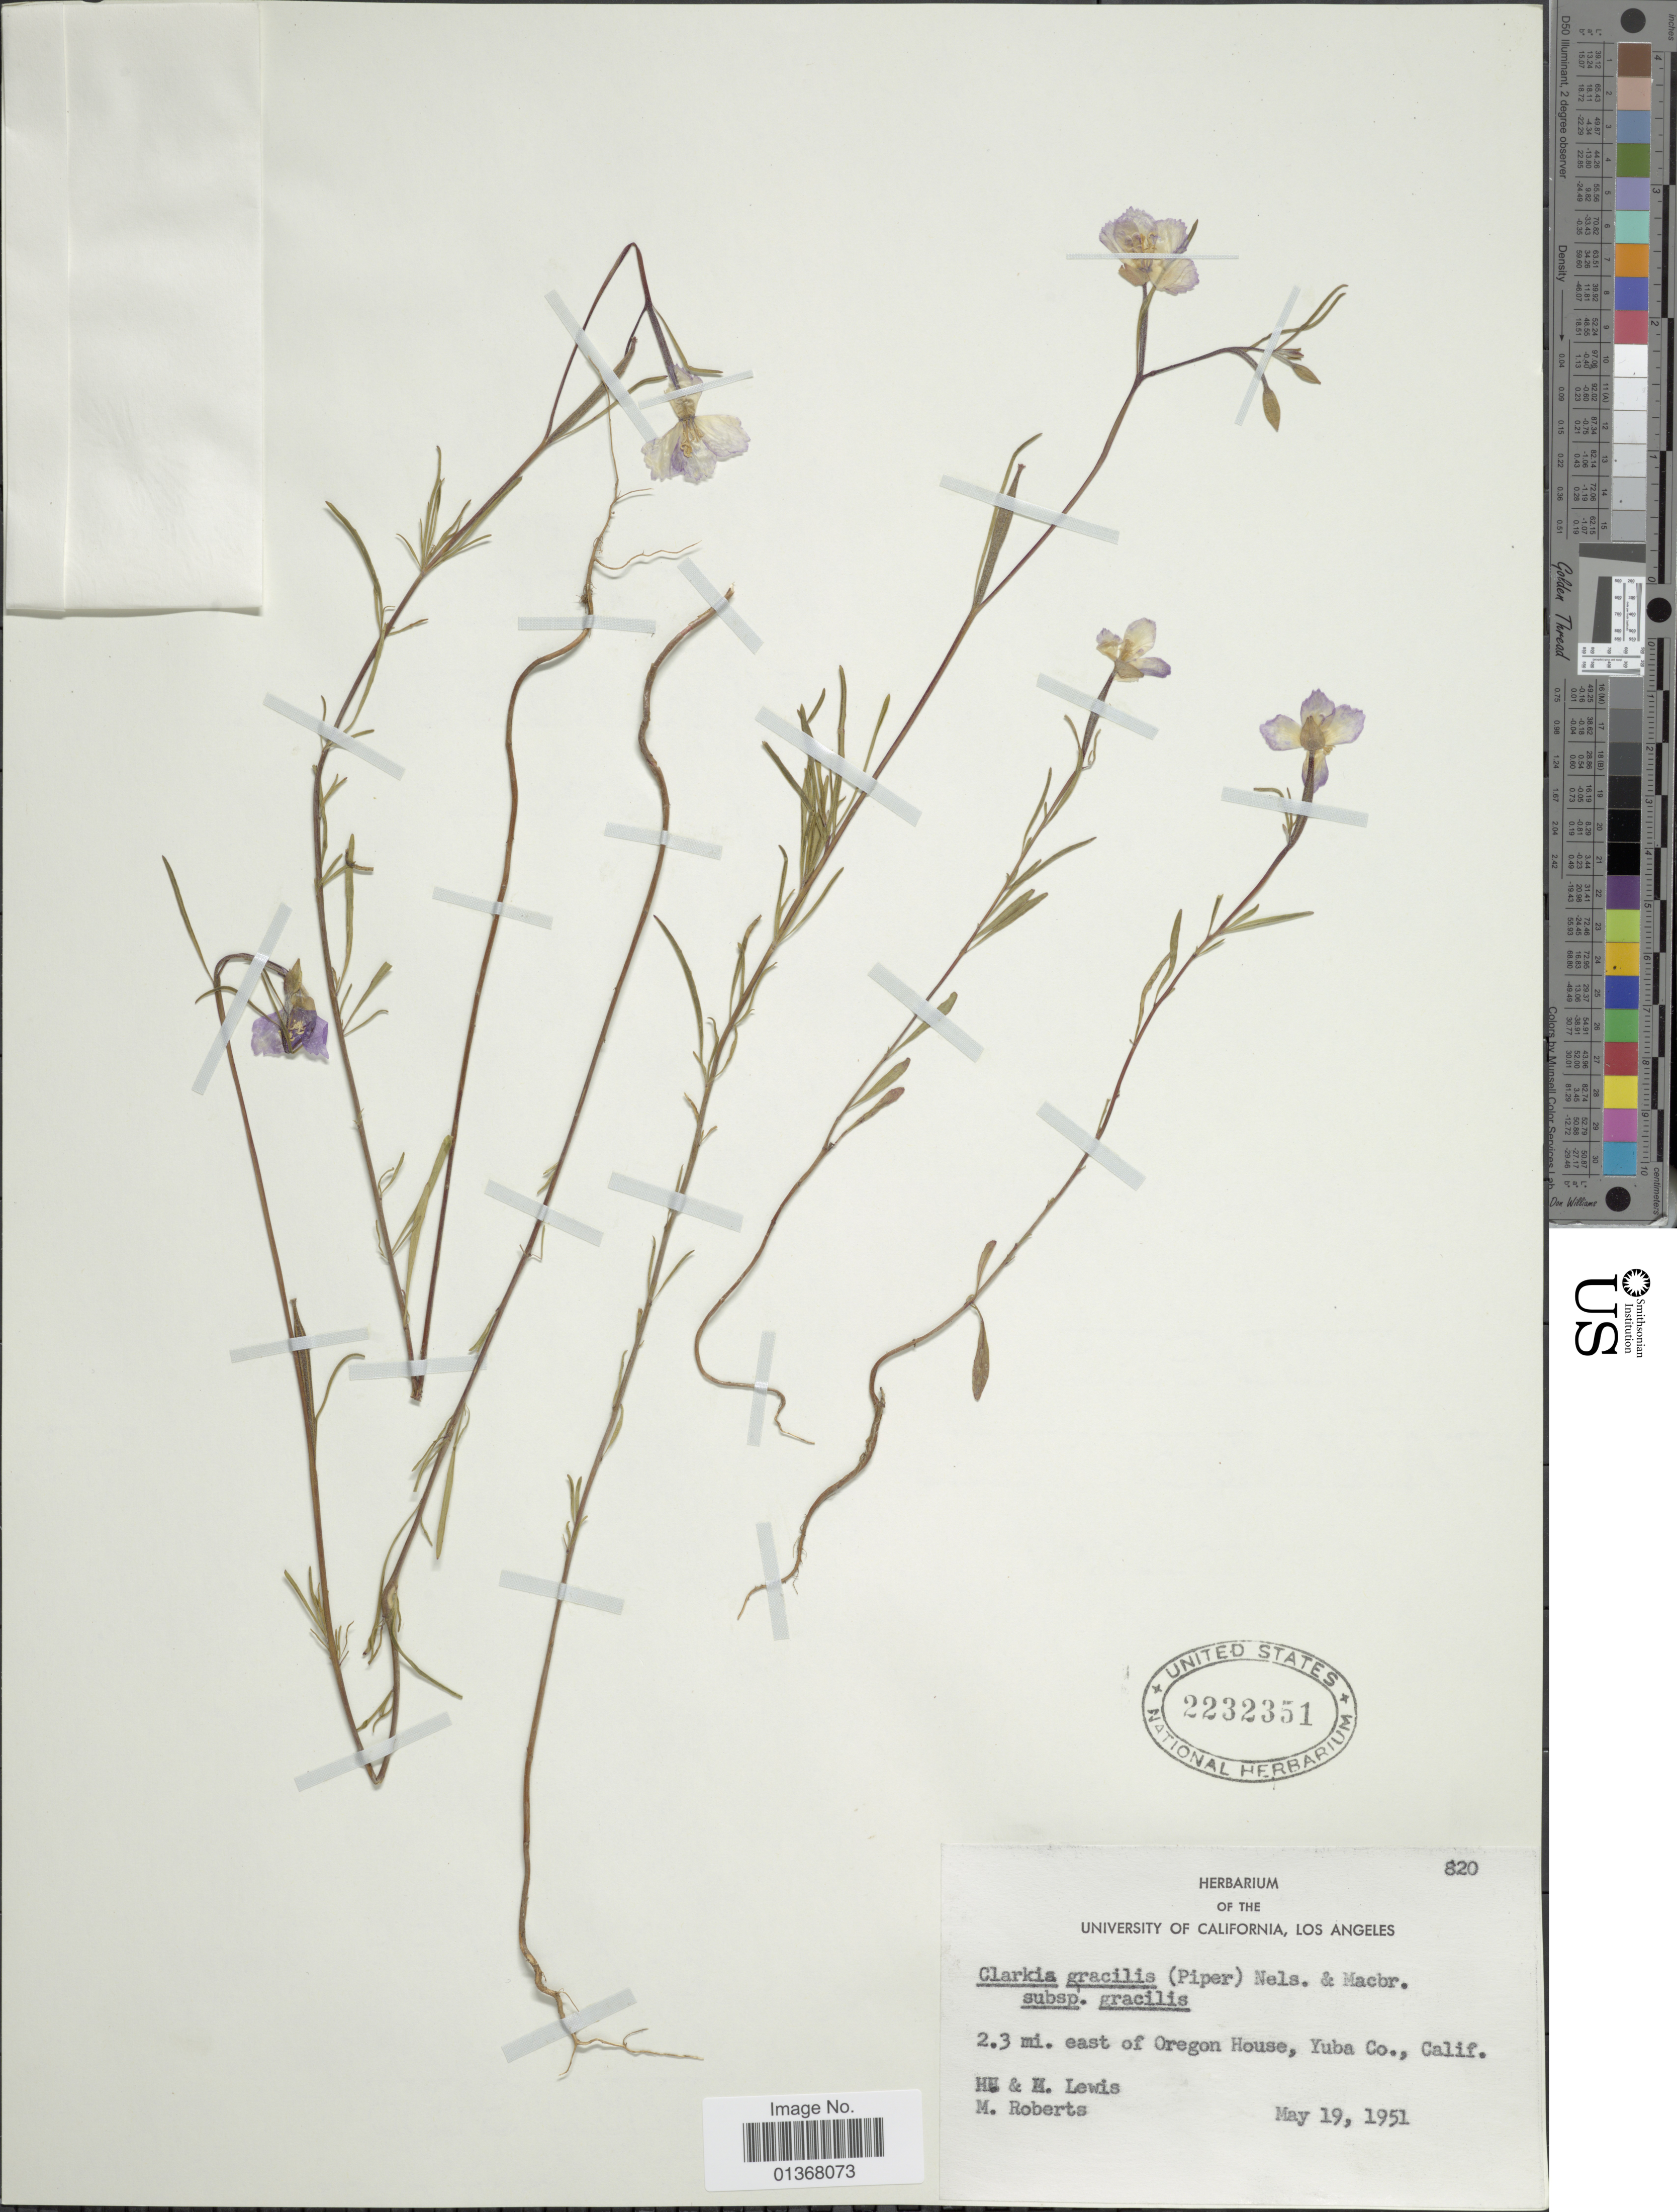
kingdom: Plantae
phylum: Tracheophyta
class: Magnoliopsida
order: Myrtales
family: Onagraceae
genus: Clarkia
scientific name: Clarkia gracilis subsp. gracilis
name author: (Piper) A. Nelson & J.F. Macbr.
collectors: H. Lewis, M. Lewis & M. Roberts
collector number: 820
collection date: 1951-05-19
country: United States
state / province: California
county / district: Yuba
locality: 2.3 mi. east of Oregon House, Yuba Co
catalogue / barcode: US 2232351